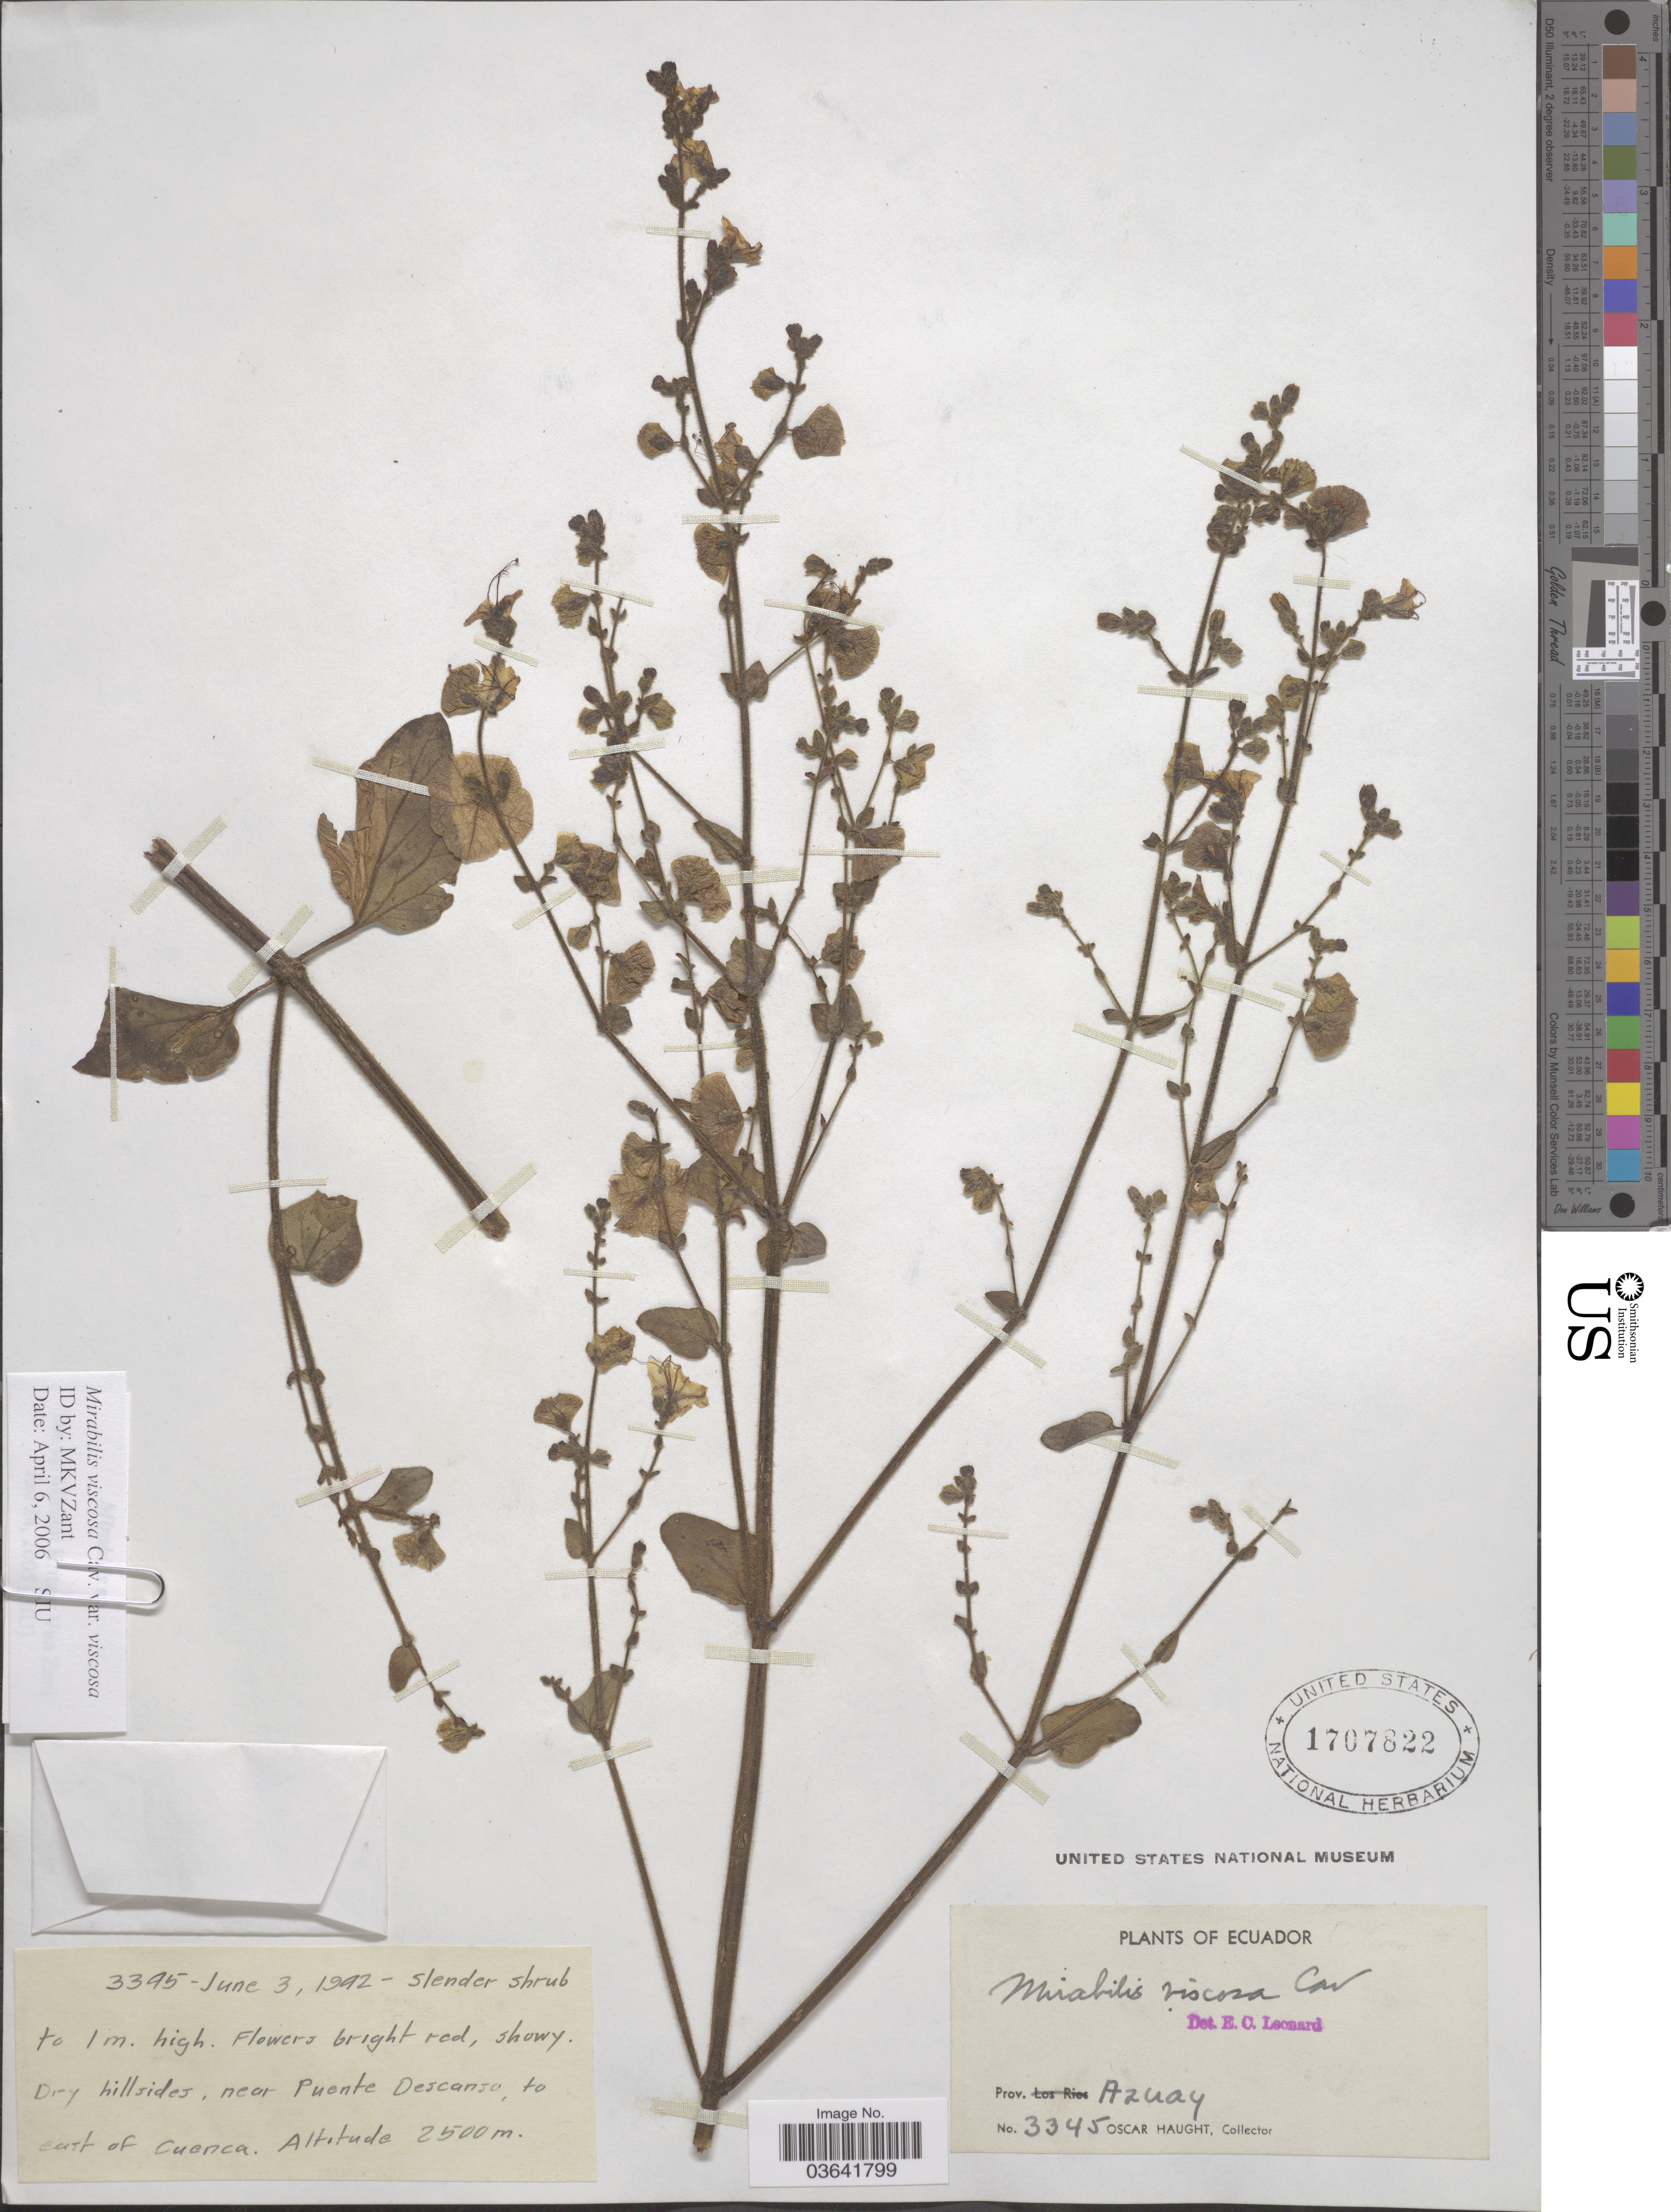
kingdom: Plantae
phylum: Tracheophyta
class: Magnoliopsida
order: Caryophyllales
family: Nyctaginaceae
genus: Mirabilis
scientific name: Mirabilis viscosa var. viscosa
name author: Cav.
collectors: O. Haught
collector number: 3395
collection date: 1942-06-03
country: Ecuador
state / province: Azuay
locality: Dry hillsides, near Puente Descanso, to east of Cuenca.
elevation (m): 2500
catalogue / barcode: US 1707822